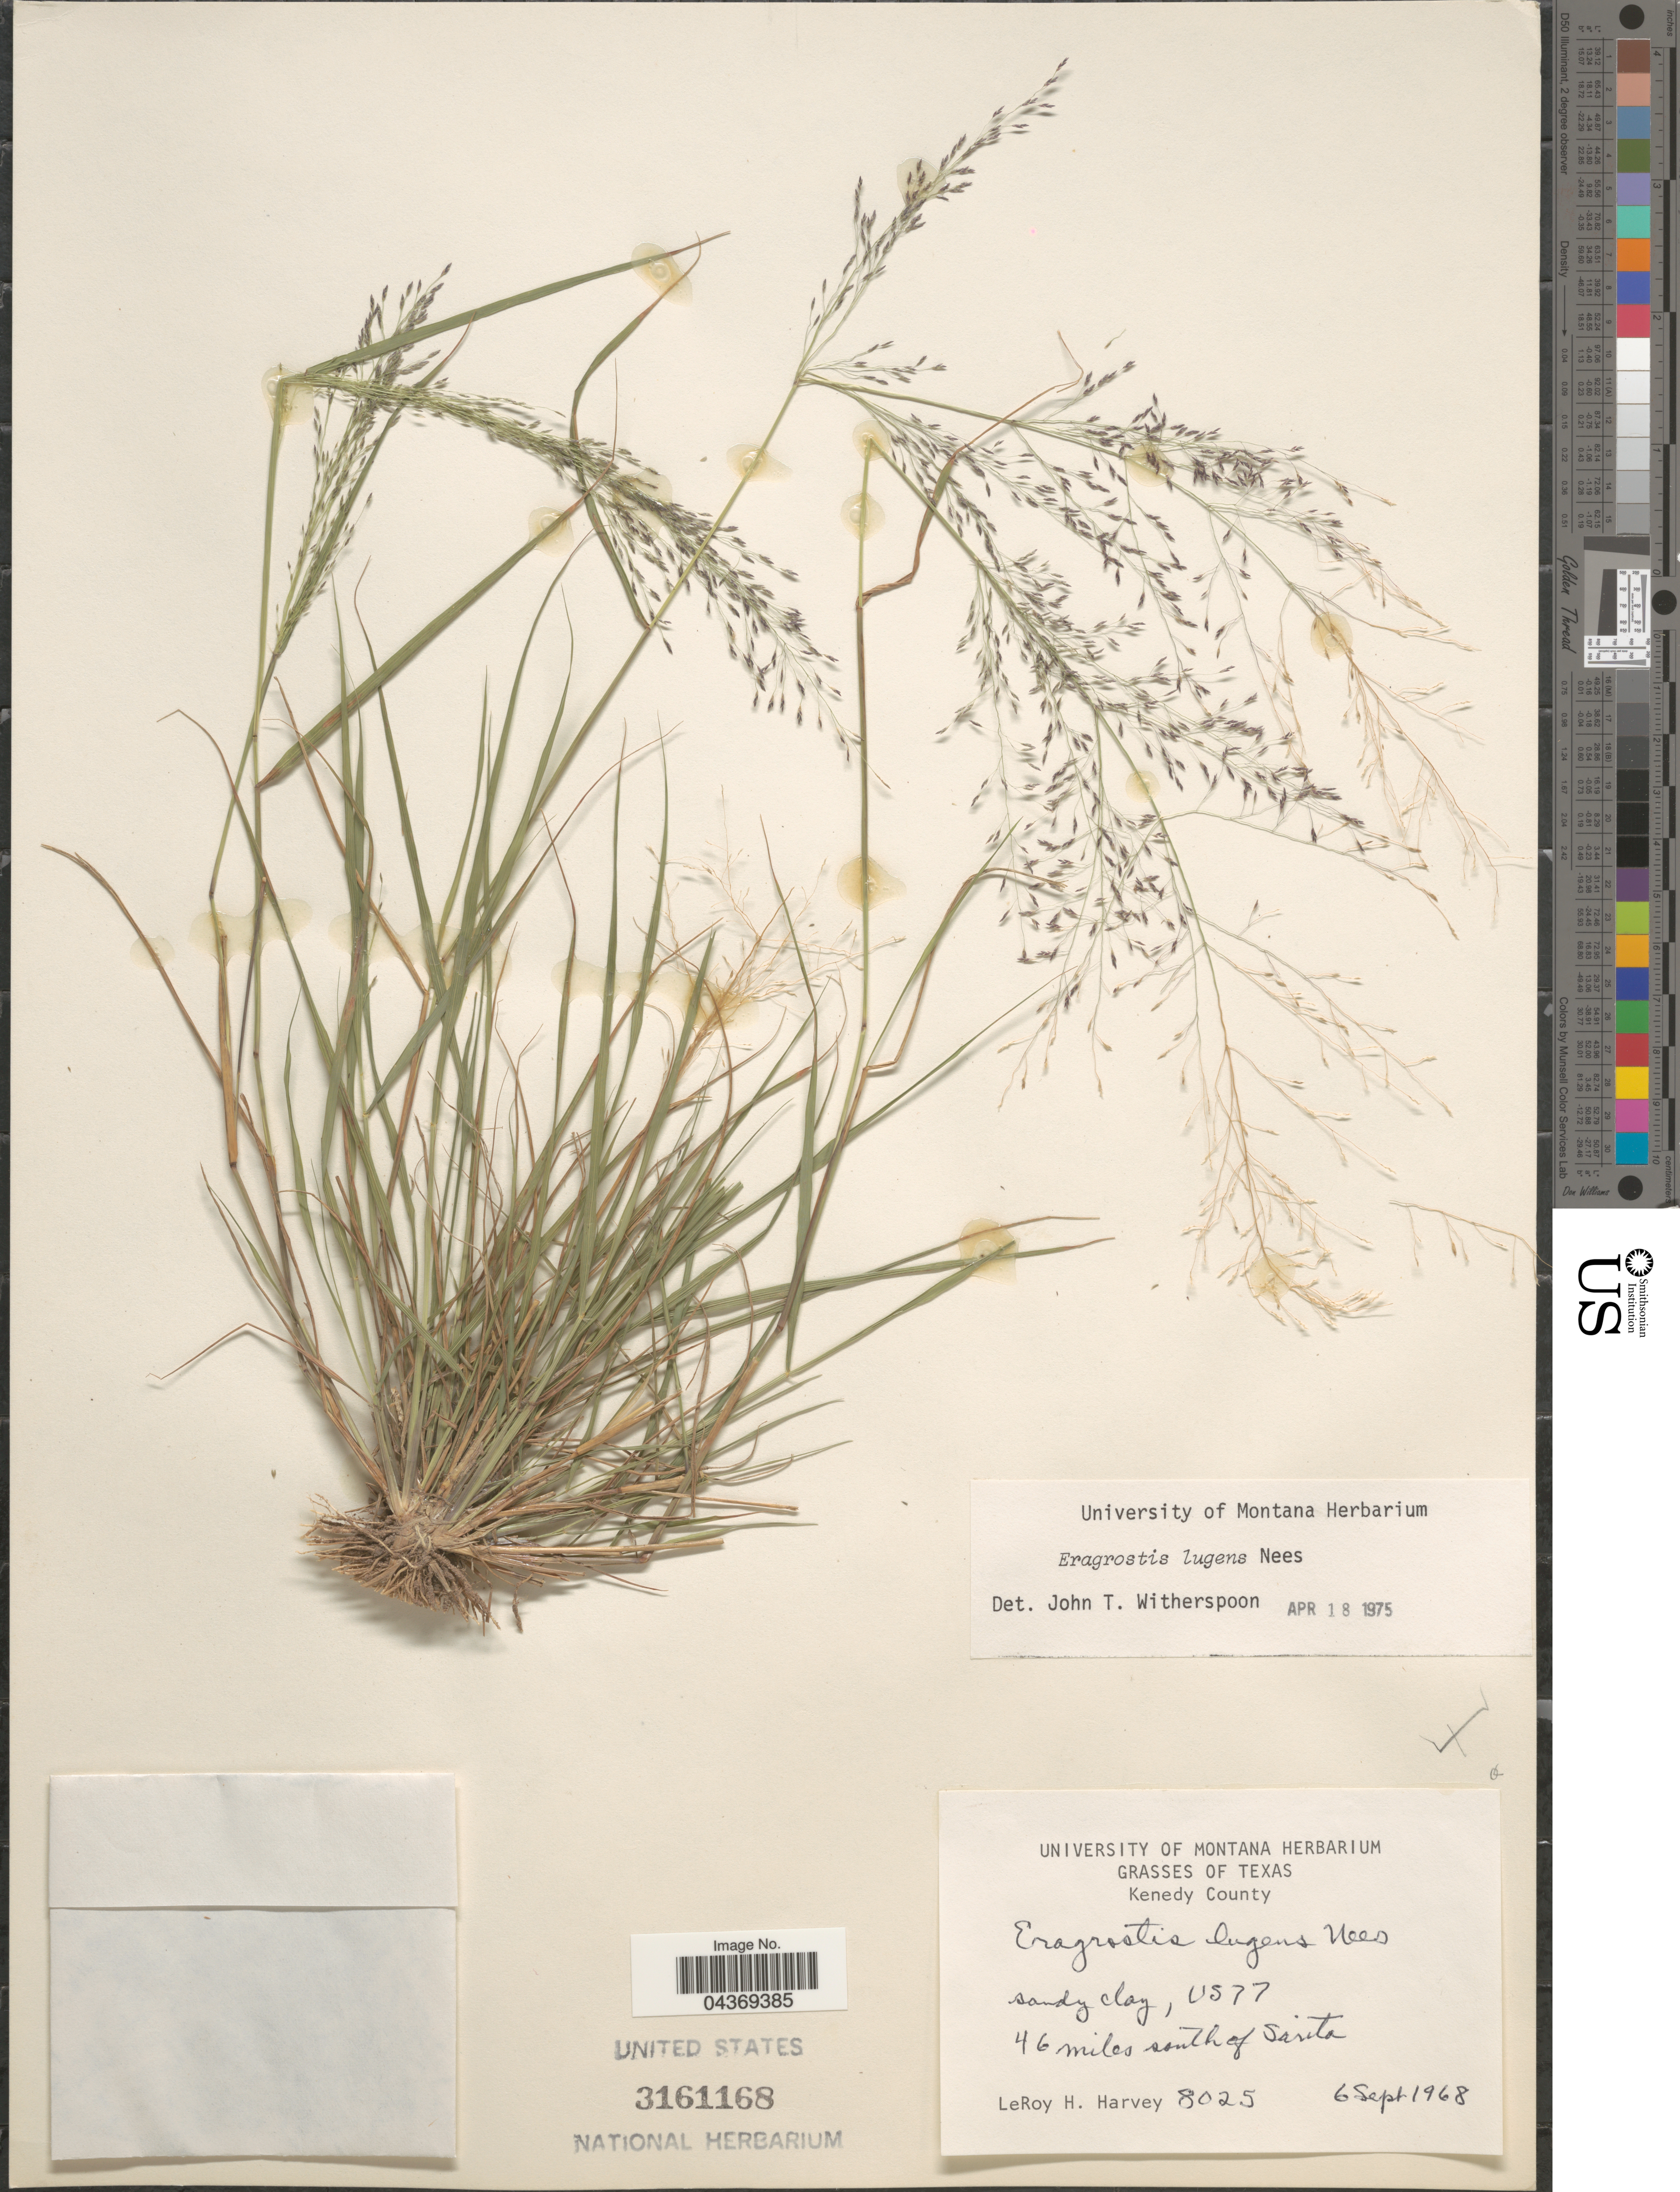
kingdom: Plantae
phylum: Tracheophyta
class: Liliopsida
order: Poales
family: Poaceae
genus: Eragrostis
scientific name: Eragrostis lugens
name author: Nees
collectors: L. H. Harvey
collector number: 8025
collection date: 1968-09-06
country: United States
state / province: Texas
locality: Kenedy County. Sandy clay, US 77. 46 miles south of Sarita.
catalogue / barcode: US 3161168